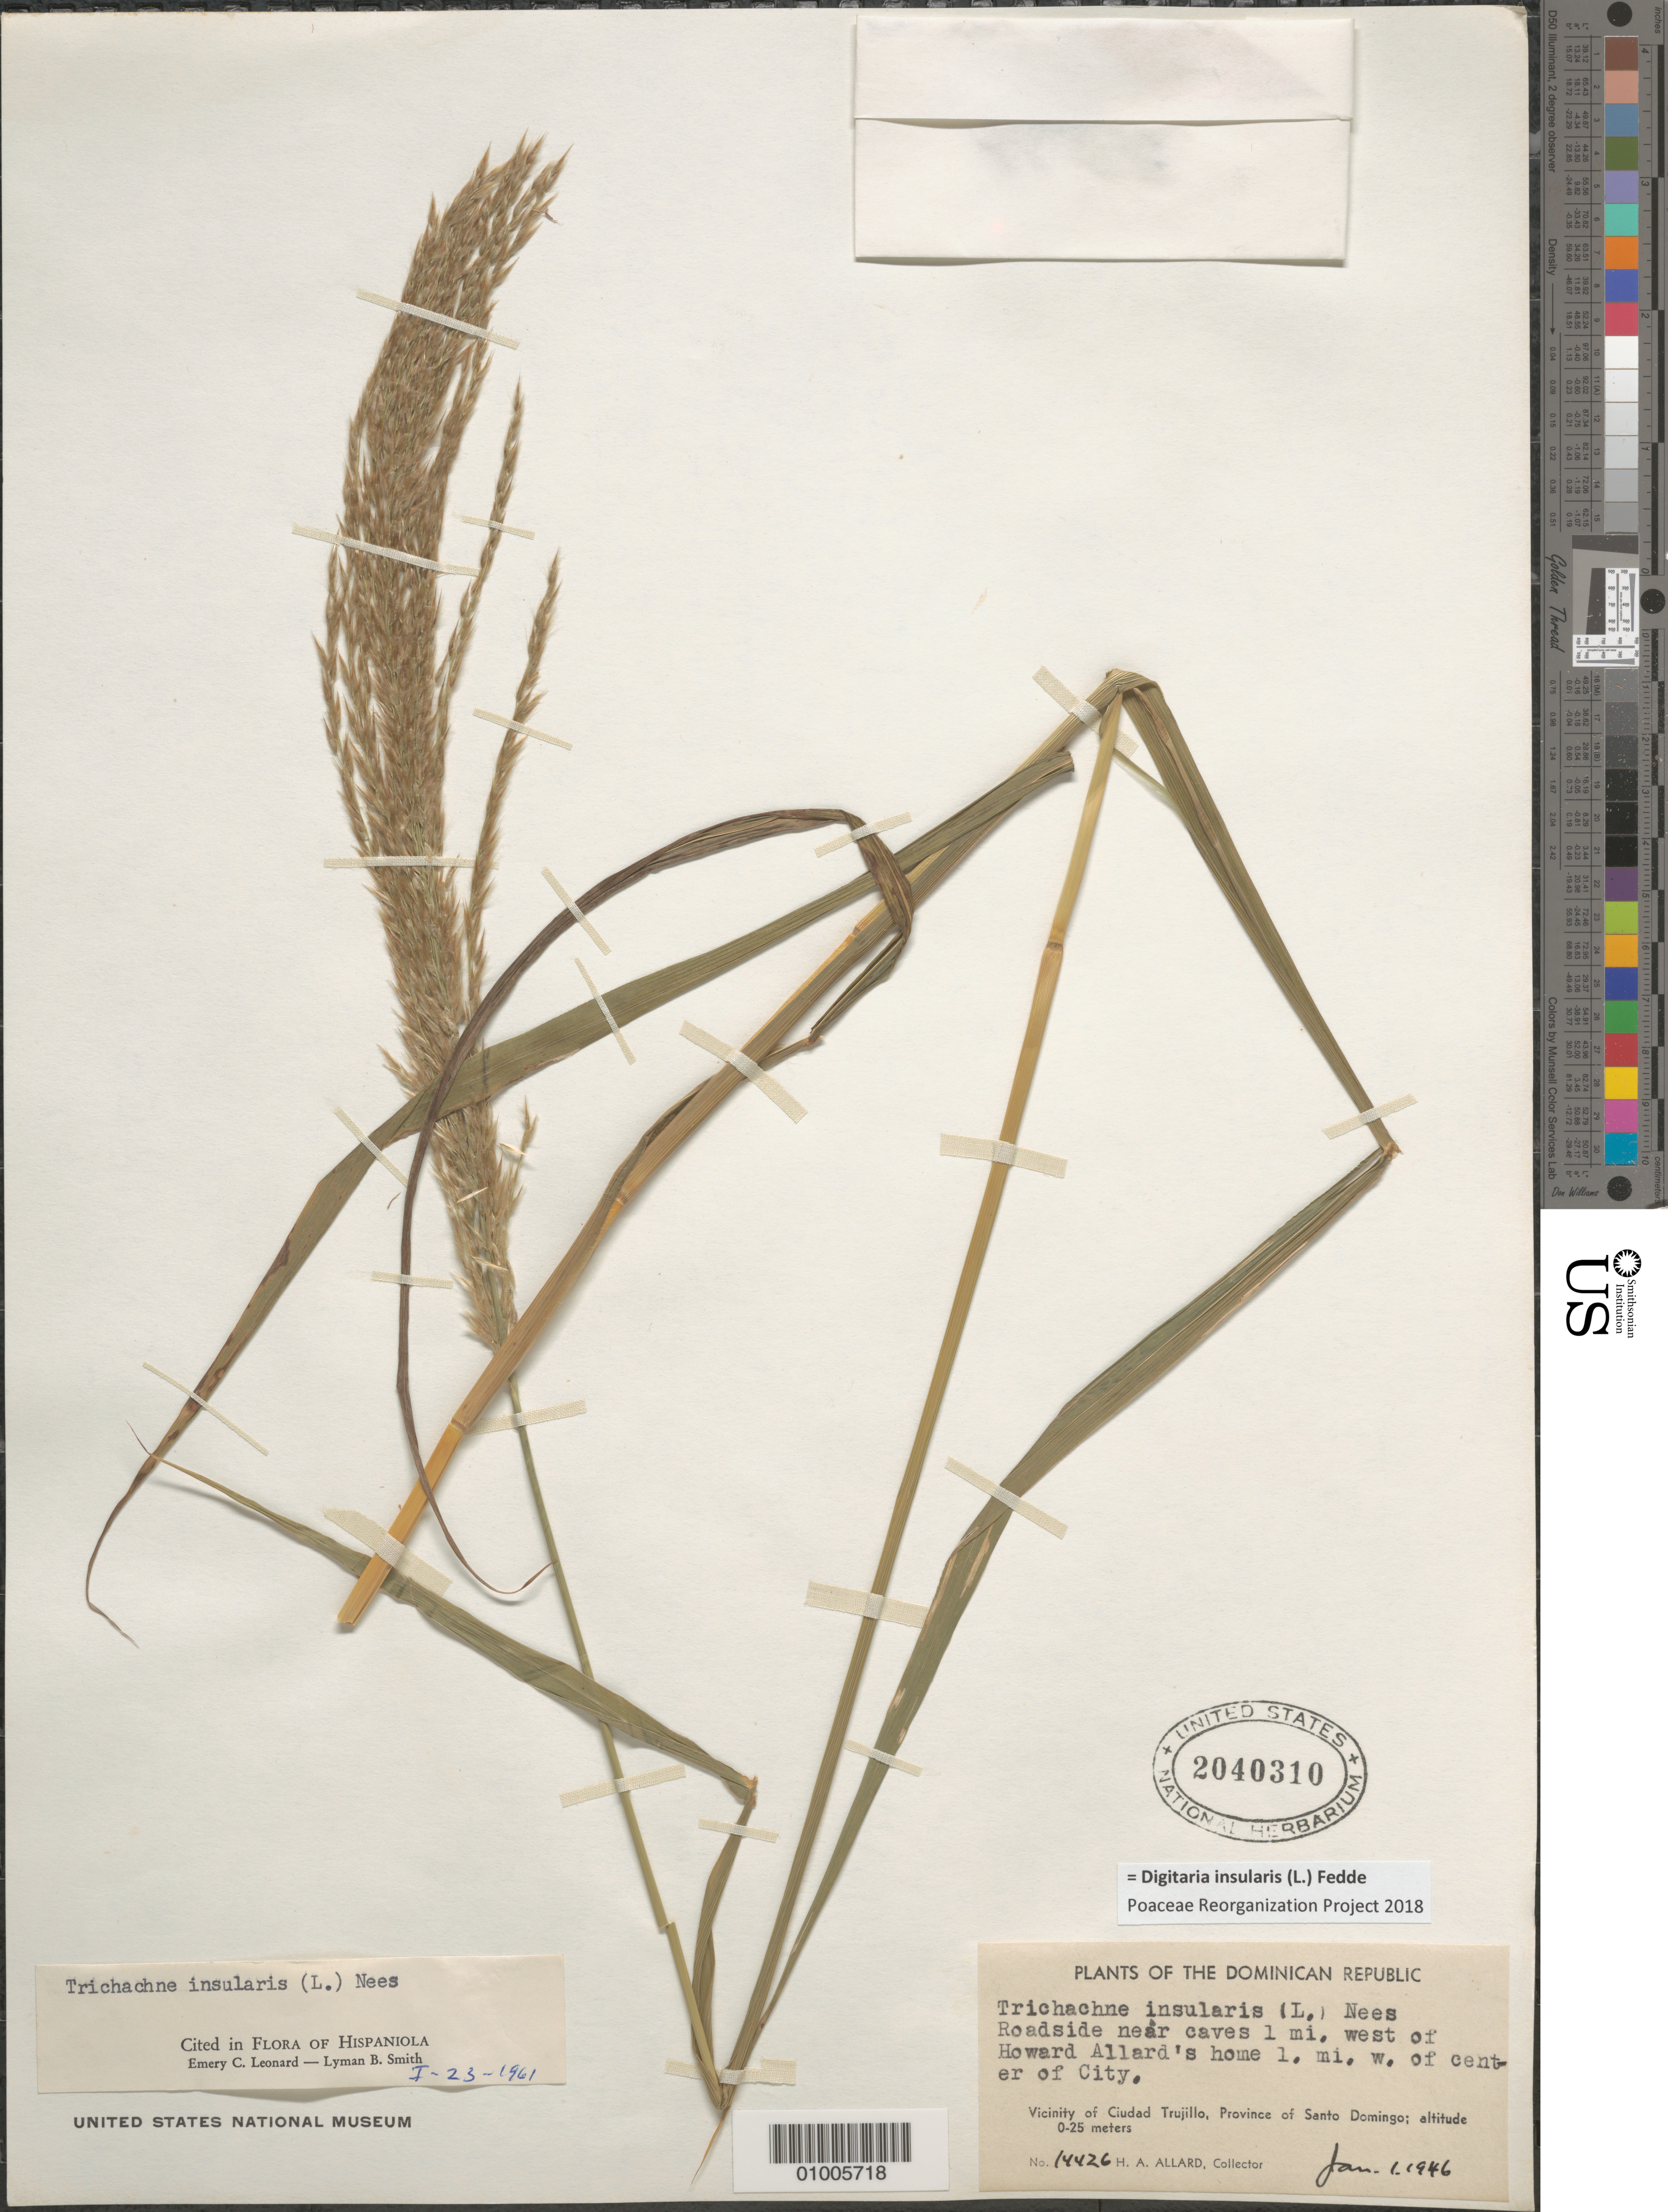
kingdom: Plantae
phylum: Tracheophyta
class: Liliopsida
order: Poales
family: Poaceae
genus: Digitaria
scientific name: Digitaria insularis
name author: (L.) Mez ex Ekman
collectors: H. A. Allard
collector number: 14426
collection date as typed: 10 Jan 1946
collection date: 1946-01-10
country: Dominican Republic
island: Hispaniola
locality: Vicinity of Ciudad Trujillo, Province of Santo Domingo, roadside near caves, 1 mile west of Howard Allard's home 1 mile W of city of center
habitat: roadside near caves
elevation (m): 0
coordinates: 0 N, 0 E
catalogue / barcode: US 2040310